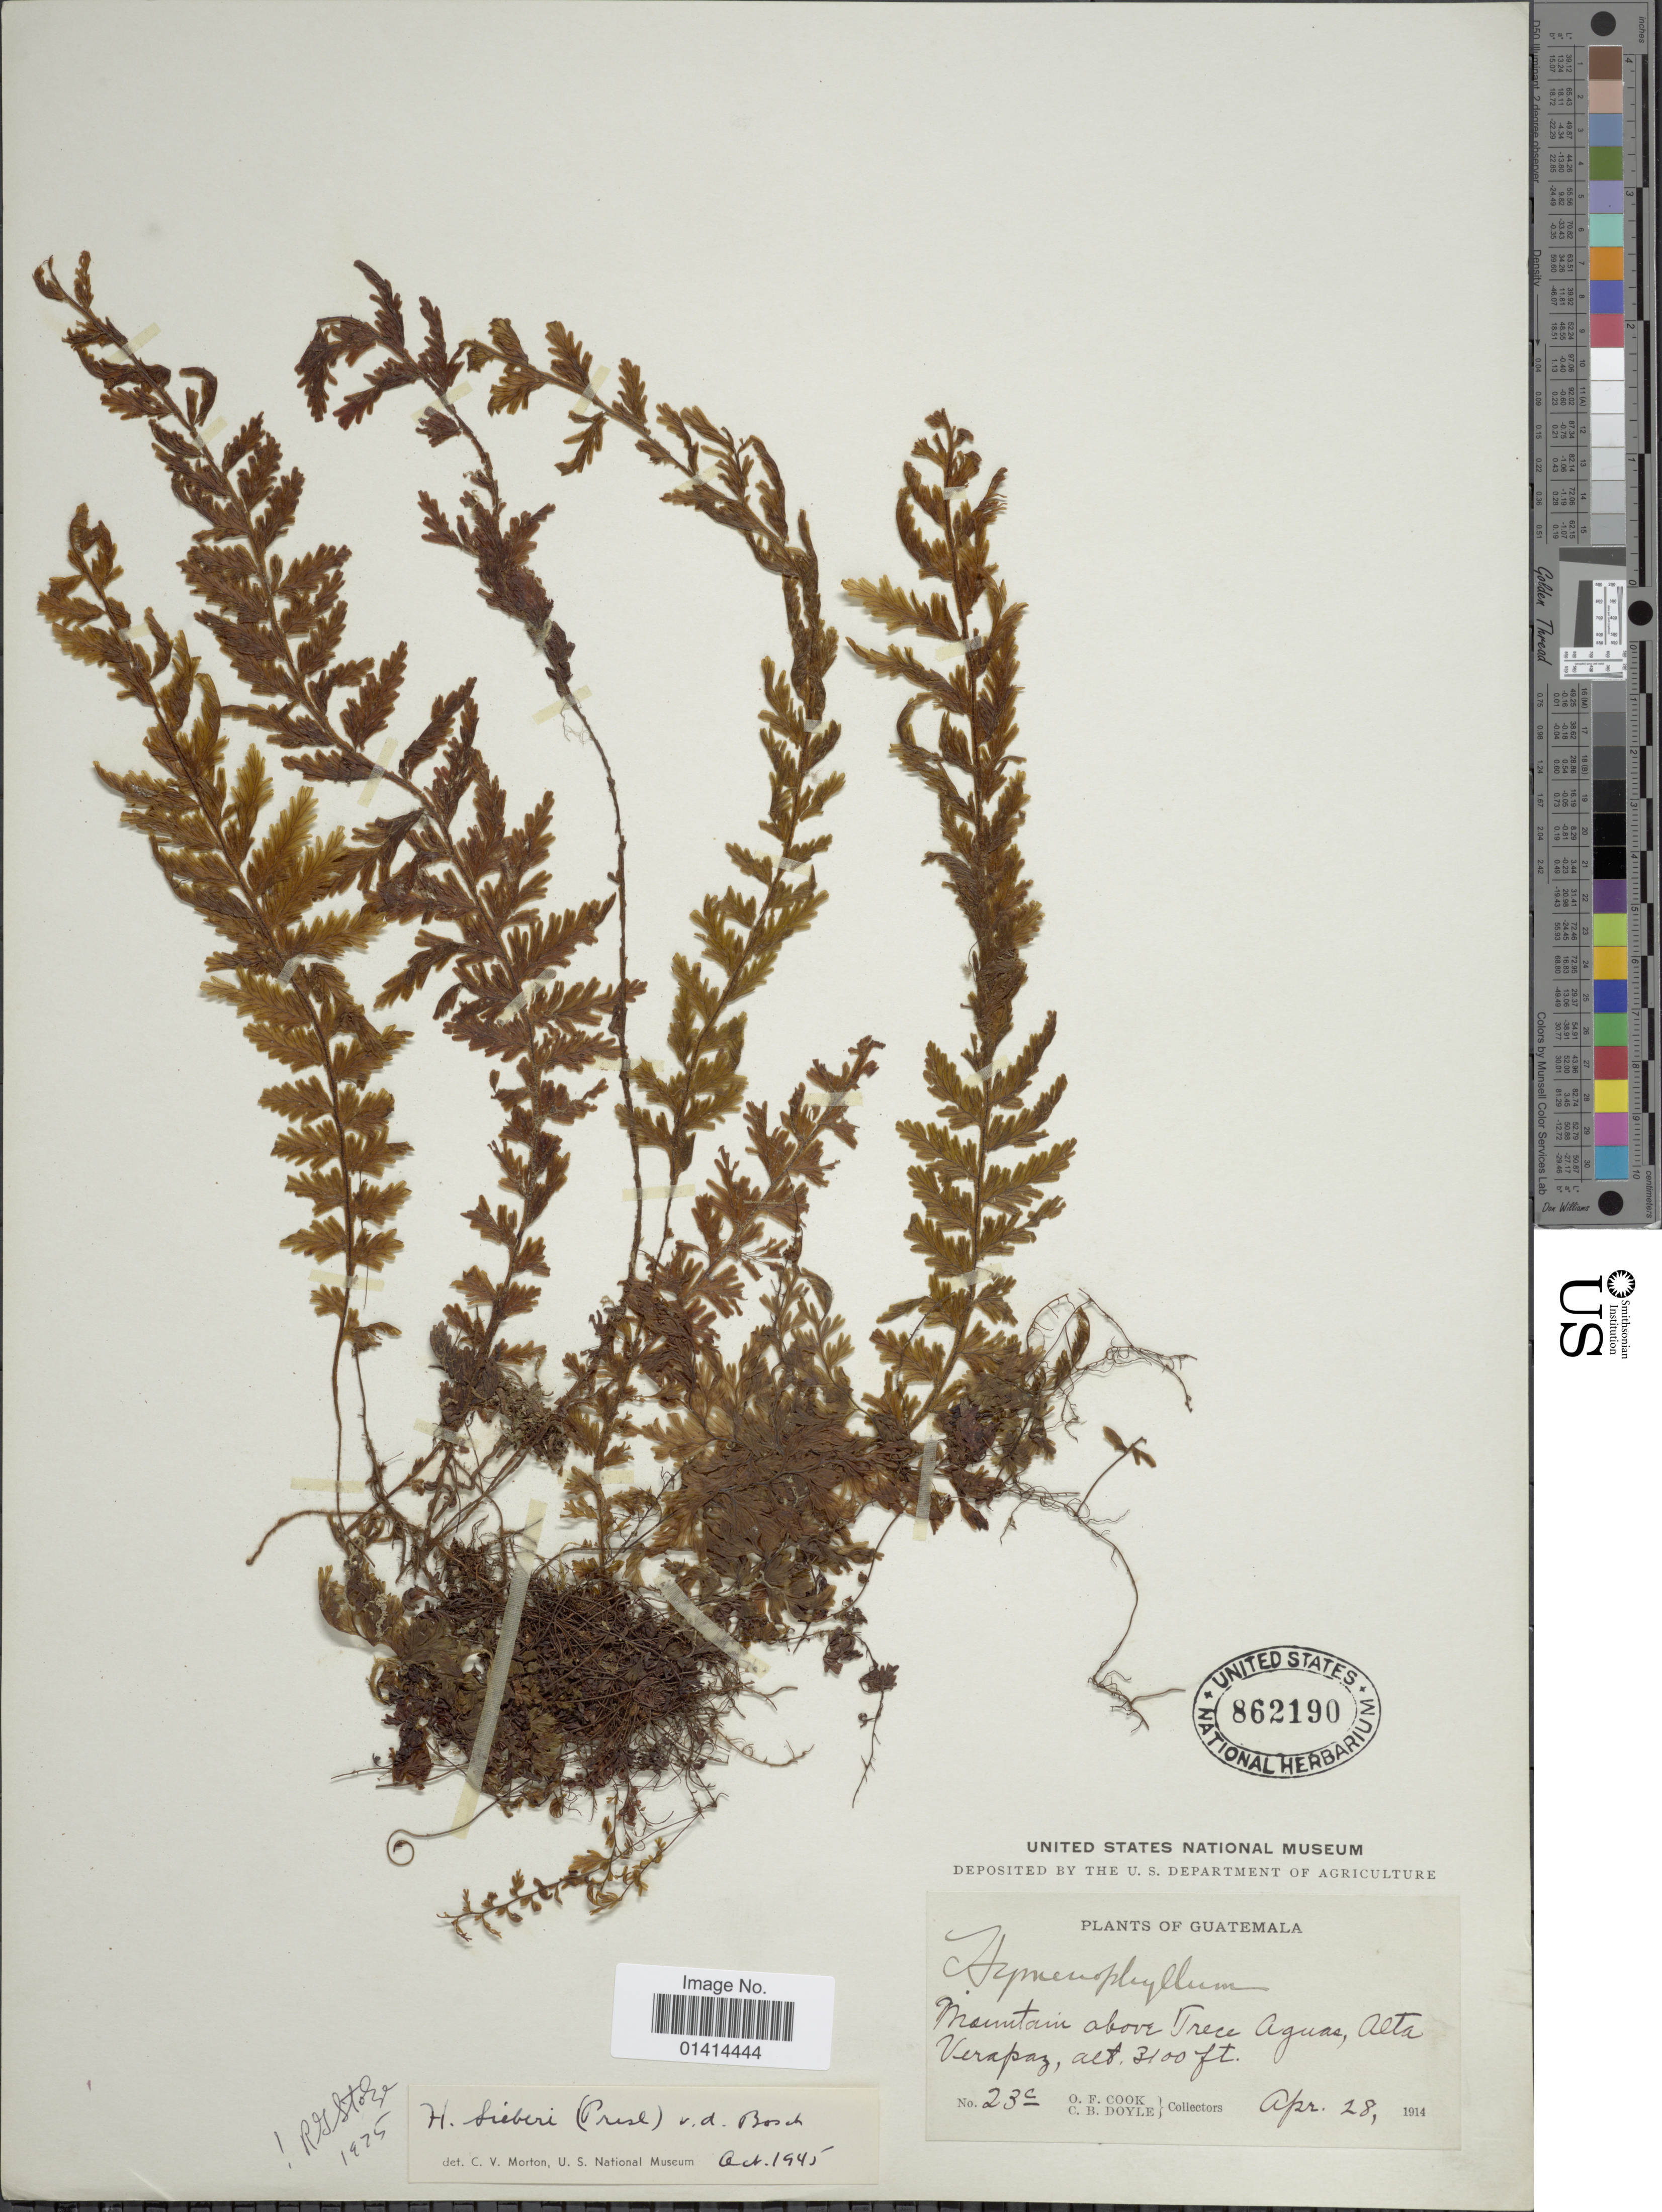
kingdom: Plantae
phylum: Tracheophyta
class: Polypodiopsida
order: Hymenophyllales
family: Hymenophyllaceae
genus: Hymenophyllum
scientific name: Hymenophyllum sieberi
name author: (C. Presl) Bosch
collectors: O. F. Cook & C. Doyle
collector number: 23c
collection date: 1914-04-28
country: Guatemala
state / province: Alta Verapaz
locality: Mountain above Trece Aguas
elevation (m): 945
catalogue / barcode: US 862190